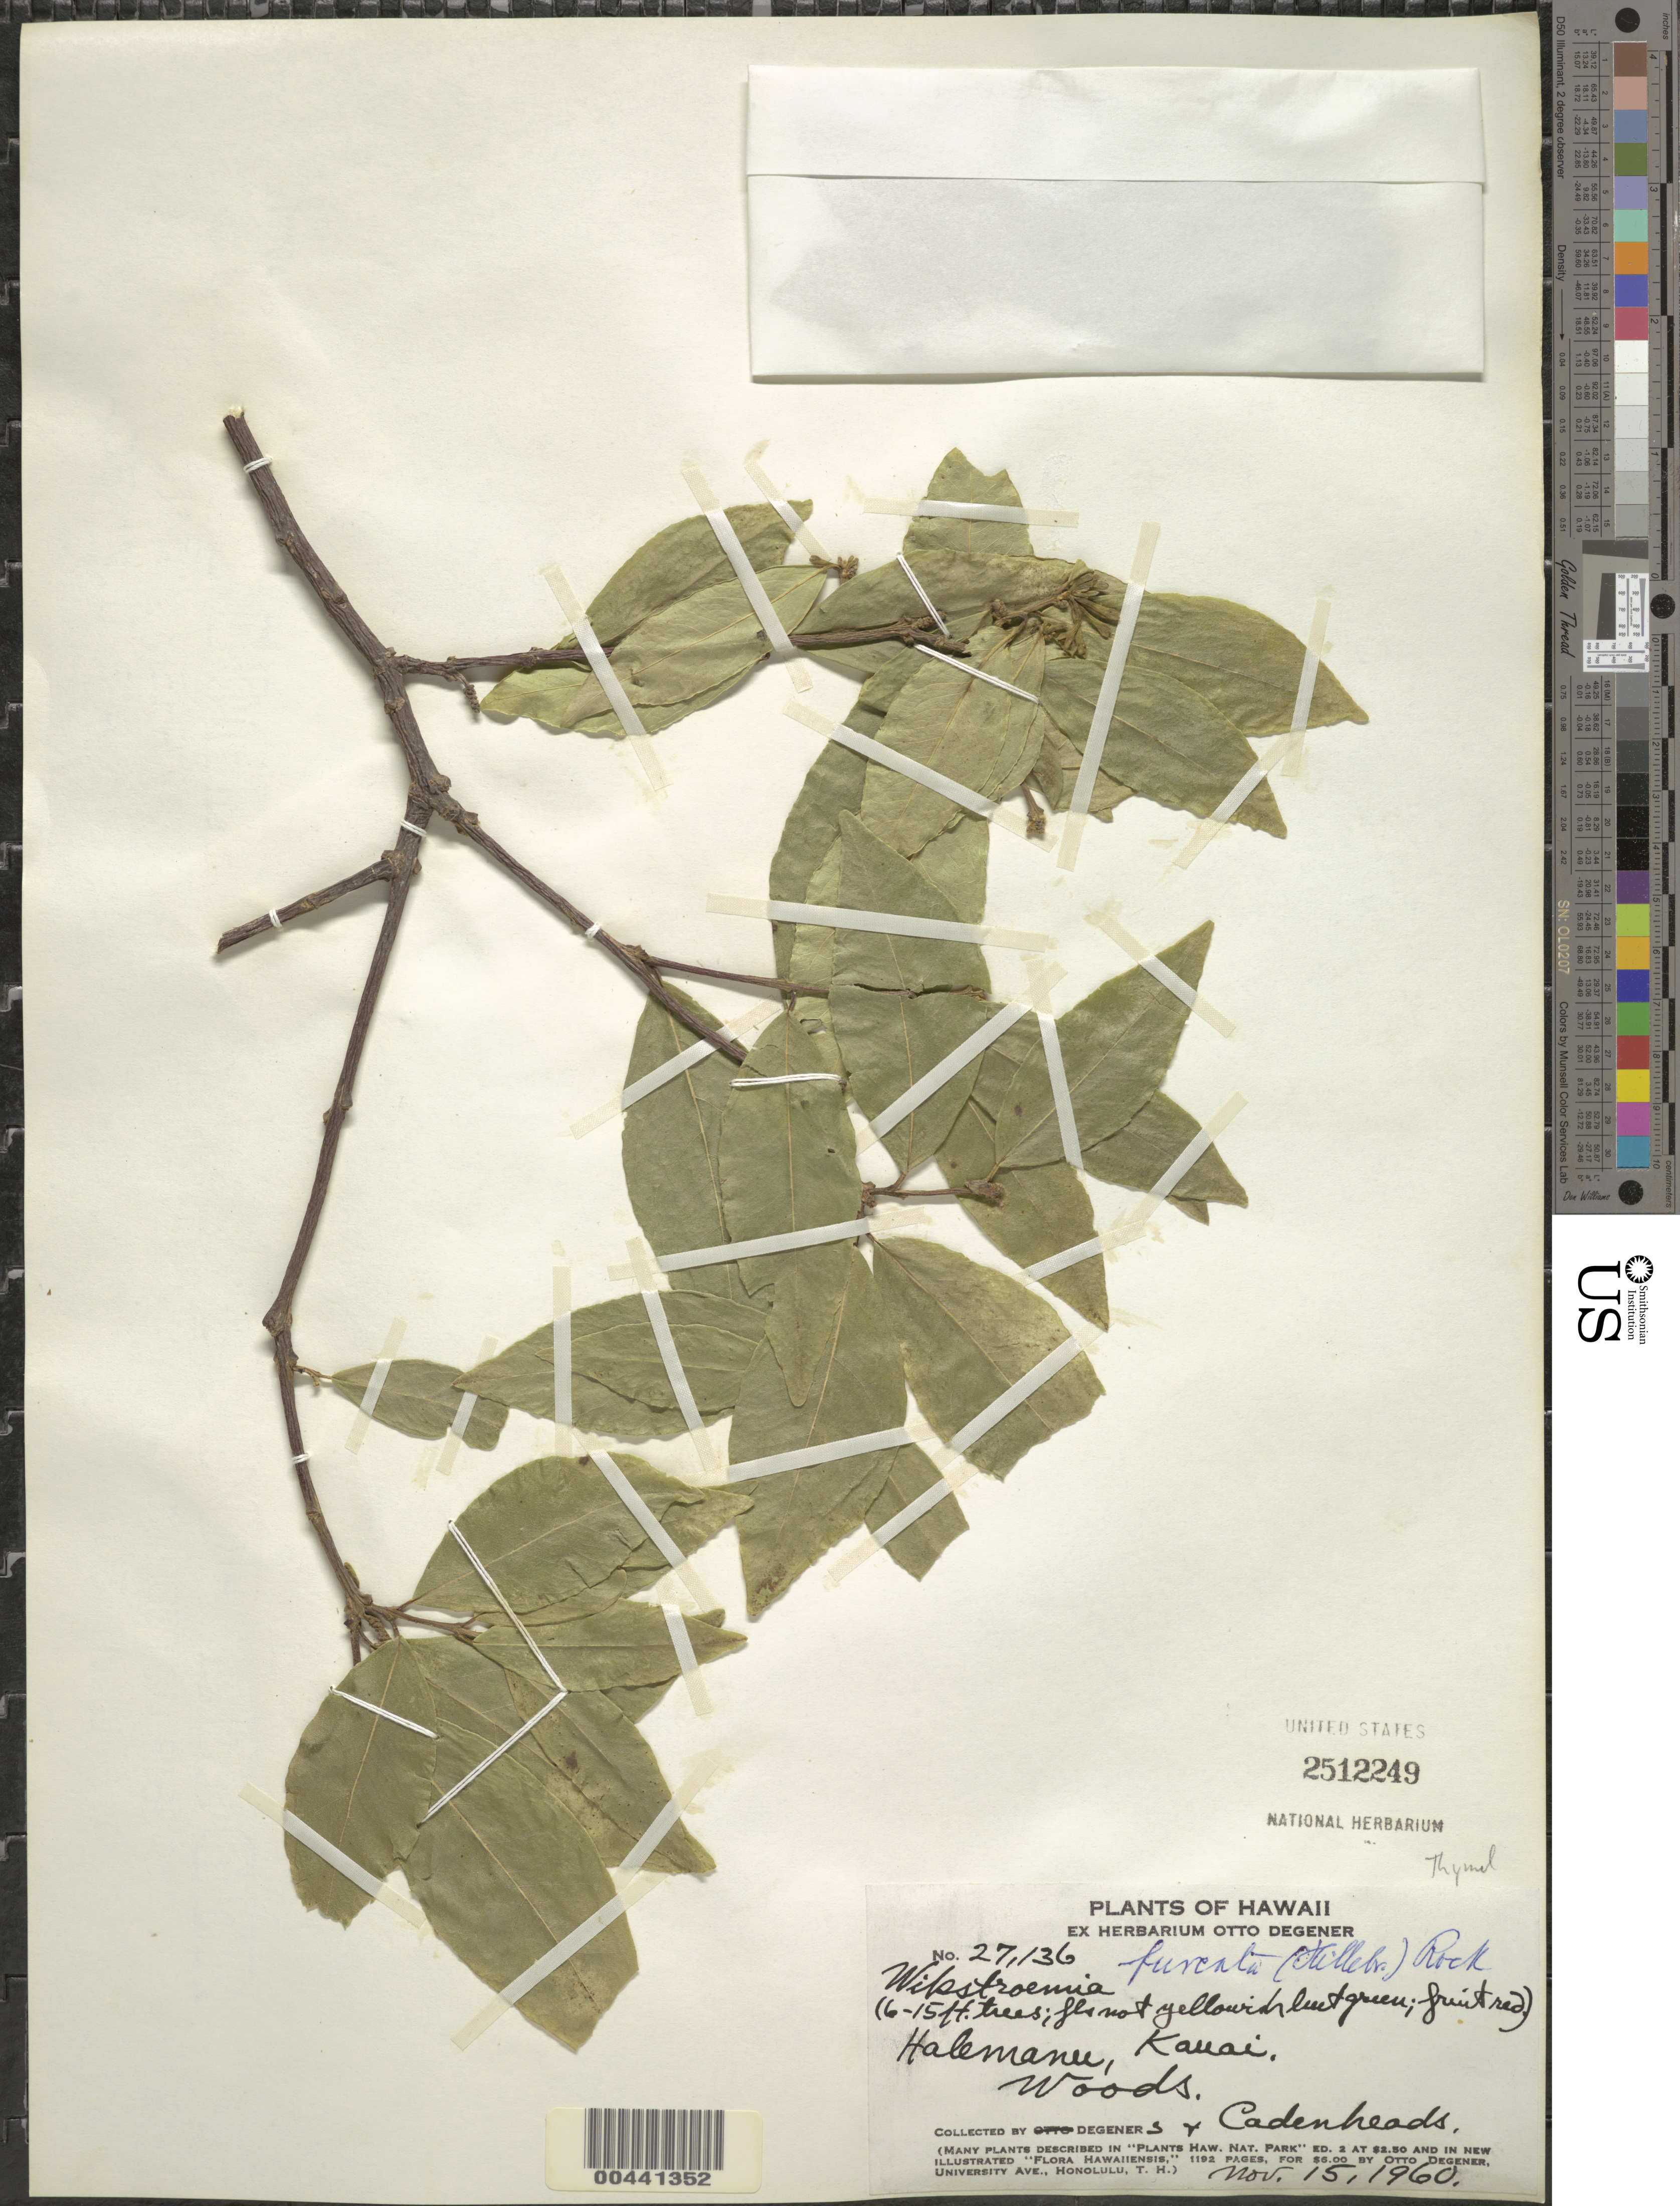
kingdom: Plantae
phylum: Tracheophyta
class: Magnoliopsida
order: Malvales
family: Thymelaeaceae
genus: Wikstroemia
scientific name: Wikstroemia furcata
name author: (Hildebr.) Rock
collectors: O. Degener, I. Degener & Cadenheads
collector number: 27136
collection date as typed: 15 Nov 1960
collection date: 1960-11-15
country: United States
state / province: Hawaii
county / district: Kaui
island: Kaua'i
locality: Halemanu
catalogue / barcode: US 2512249